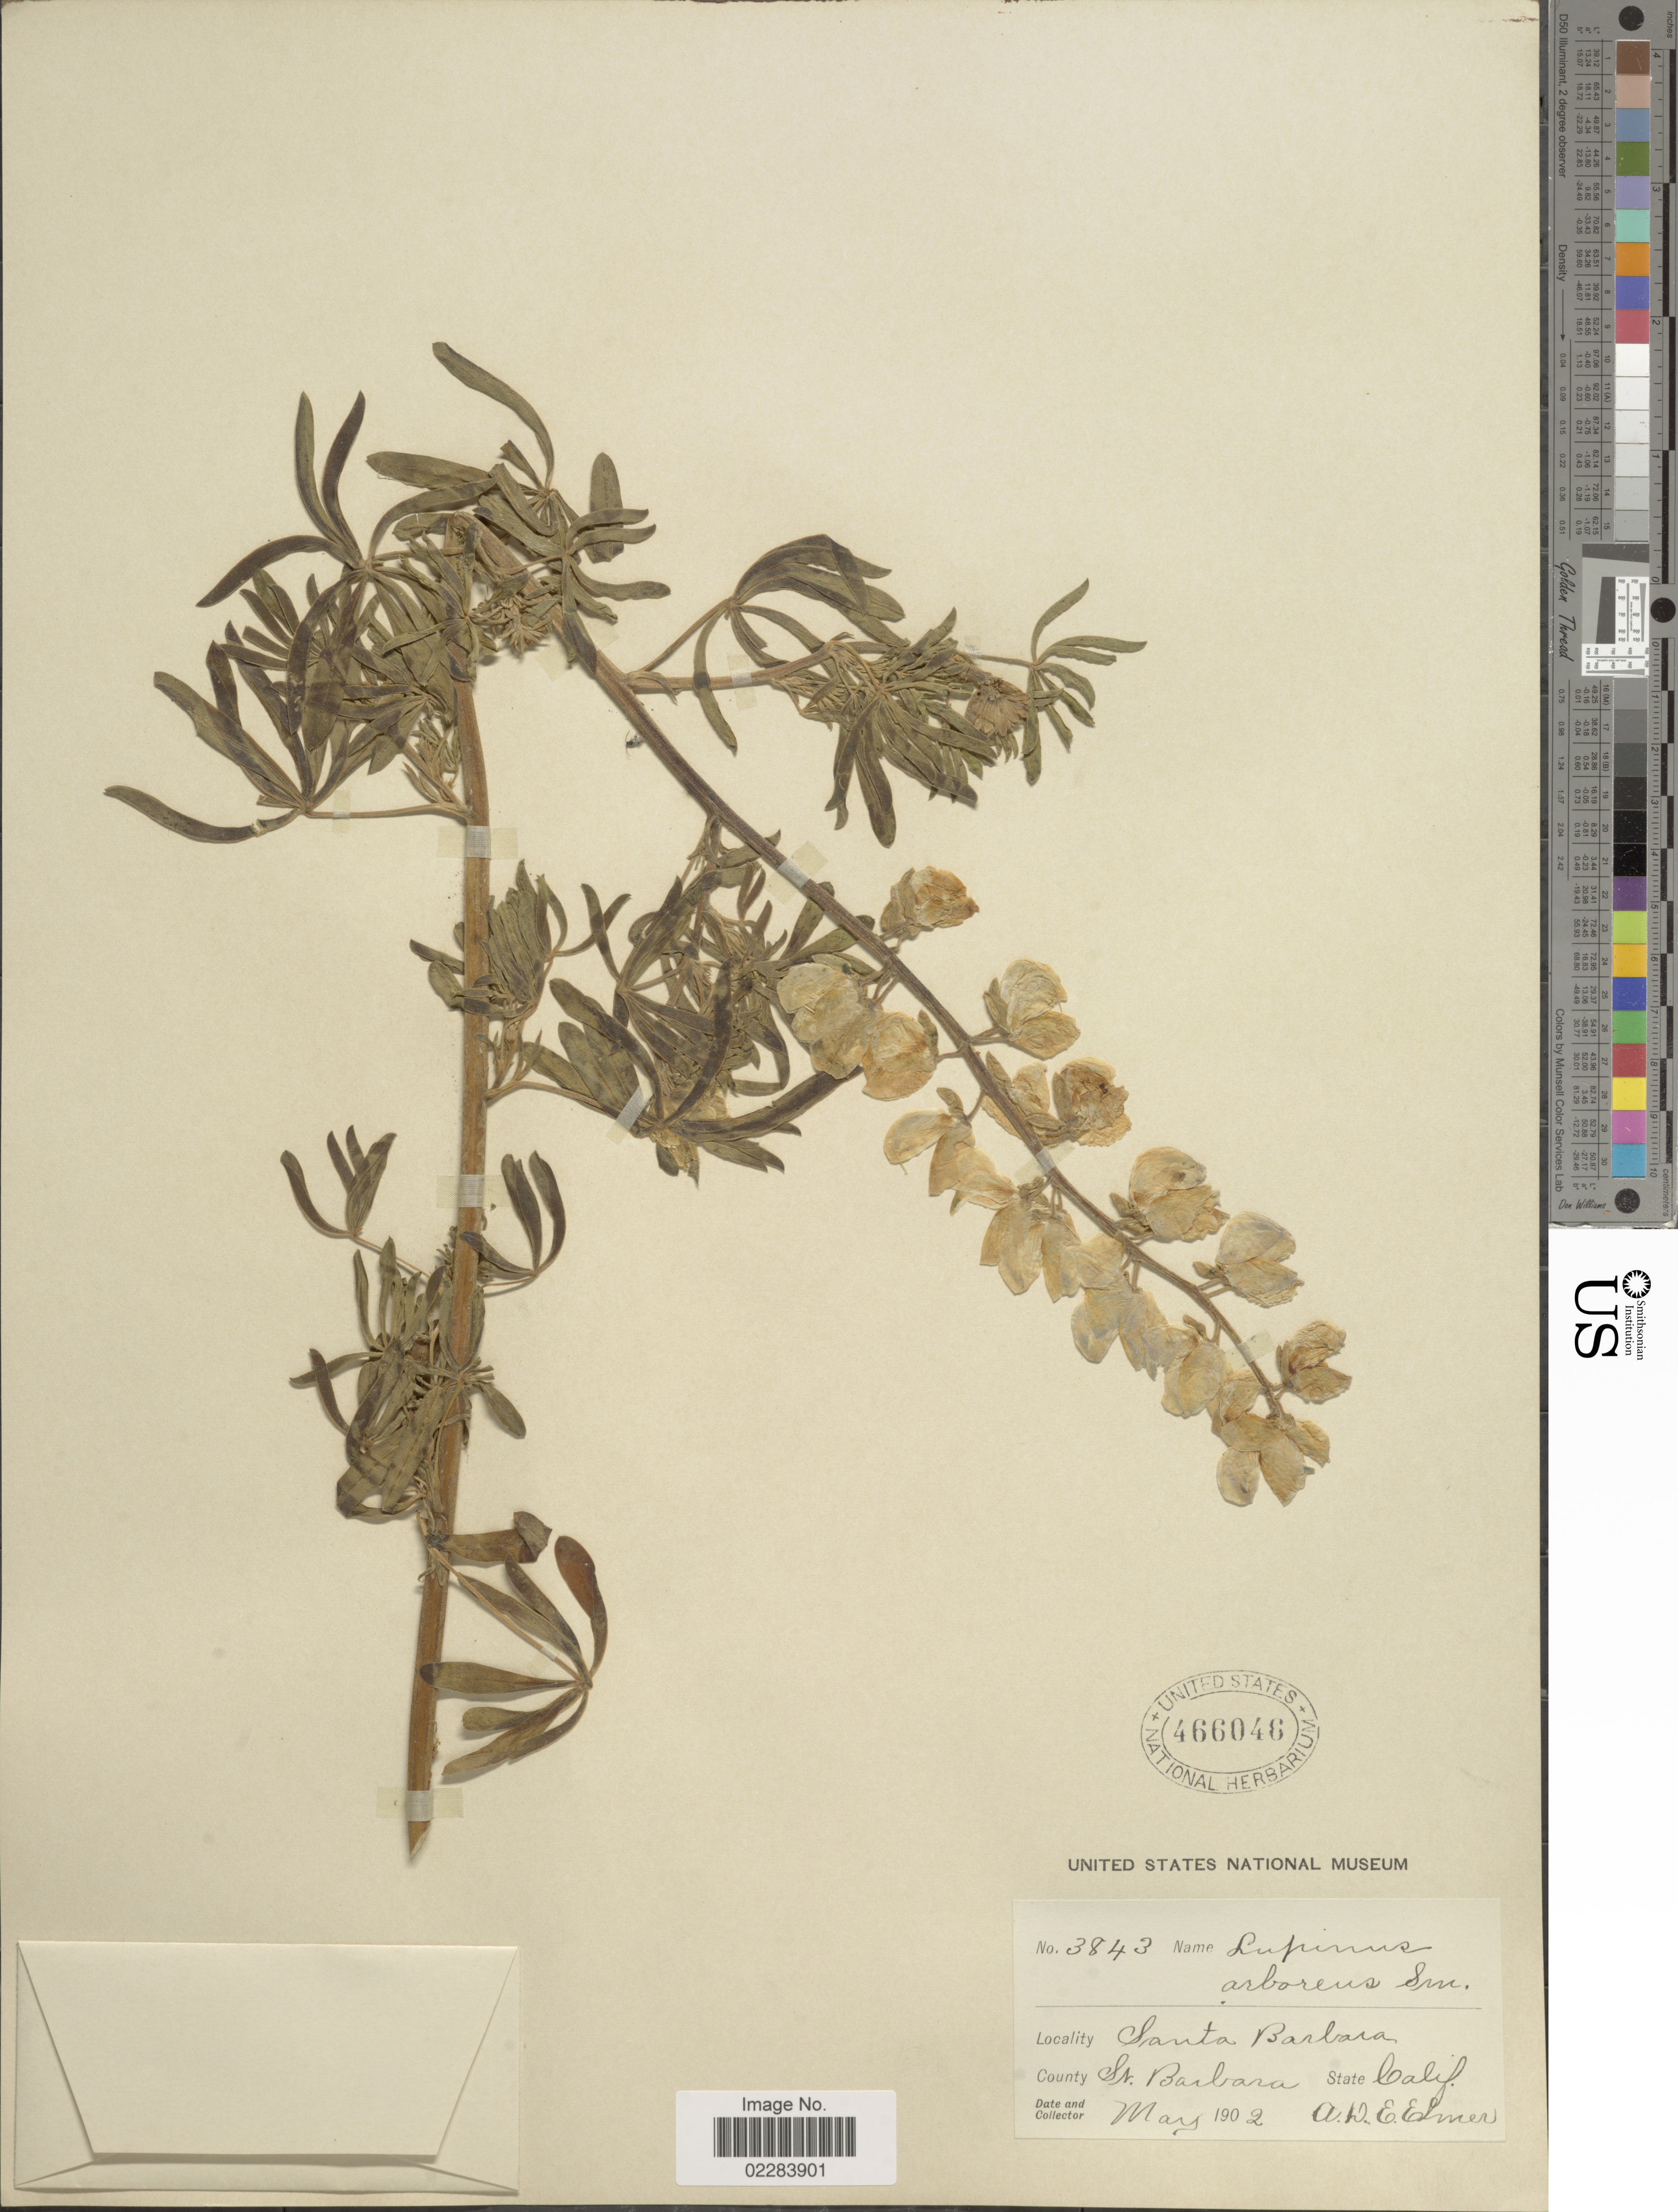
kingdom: Plantae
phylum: Tracheophyta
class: Magnoliopsida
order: Fabales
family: Fabaceae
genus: Lupinus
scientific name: Lupinus arboreus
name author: Sims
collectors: A. D. E. Elmer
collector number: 3843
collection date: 1902-05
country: United States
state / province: California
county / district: Santa Barbara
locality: Sn. Barbara County. Calif.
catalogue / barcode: US 466048